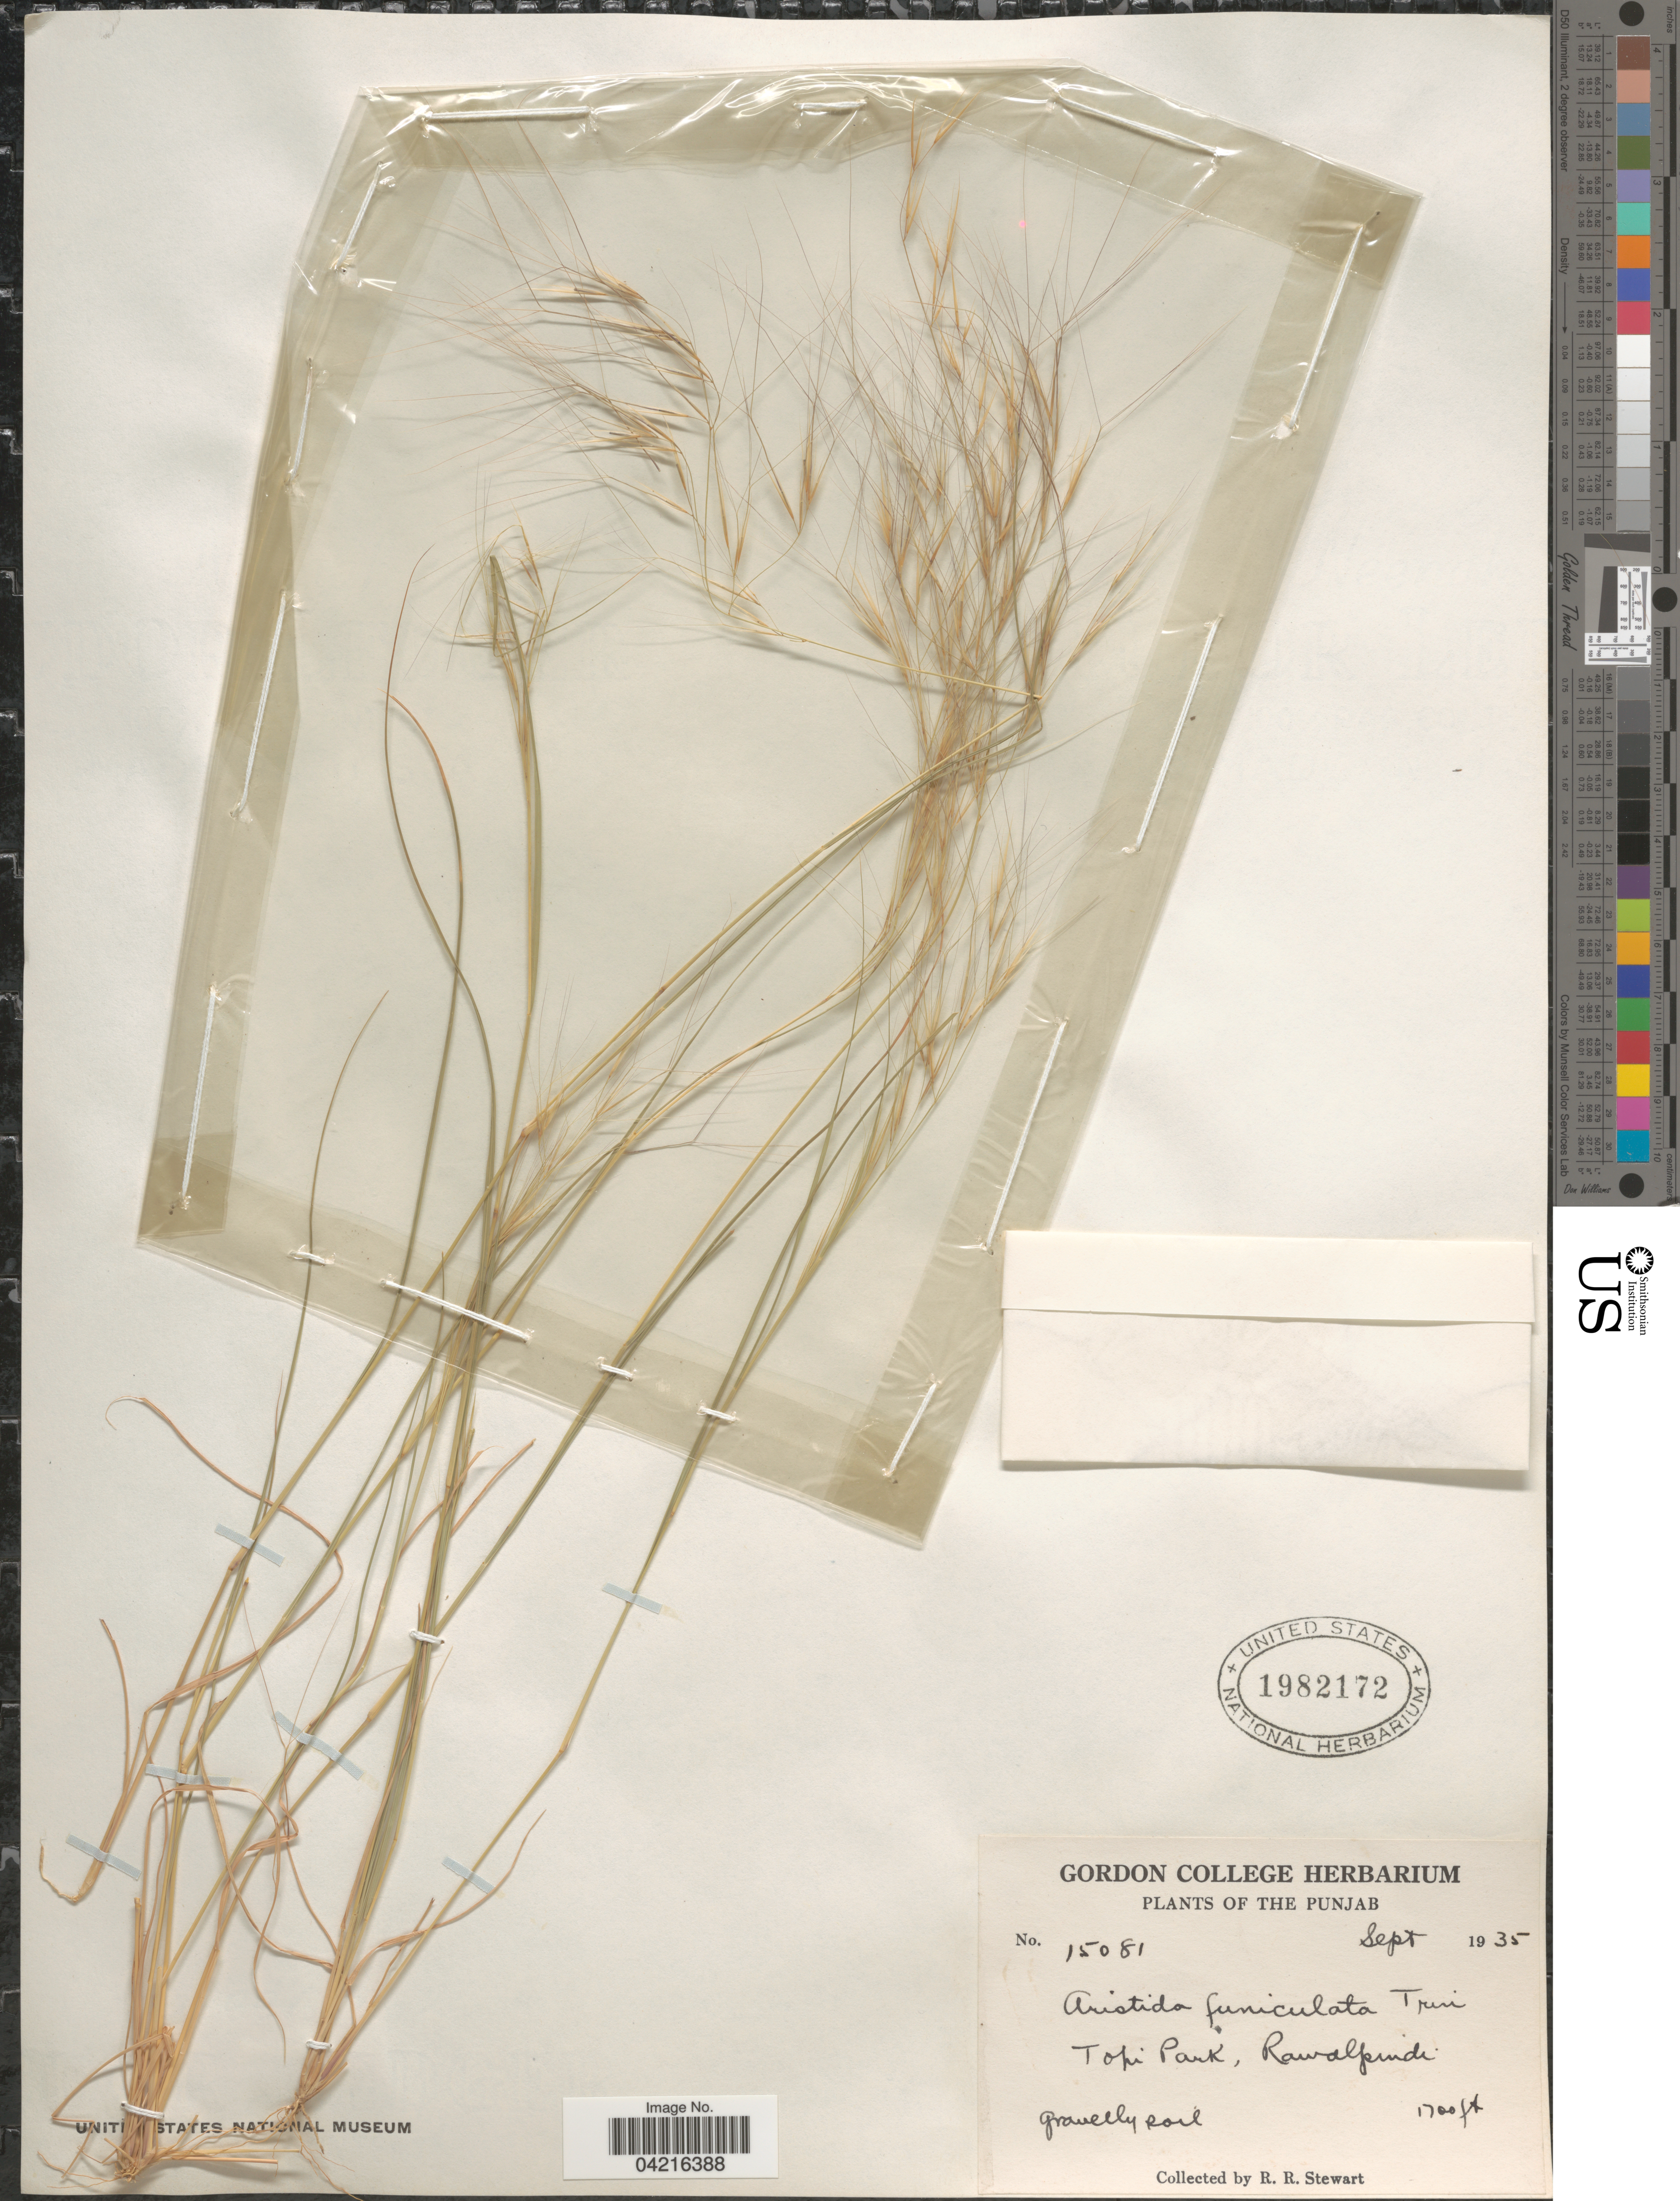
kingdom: Plantae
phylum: Tracheophyta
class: Liliopsida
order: Poales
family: Poaceae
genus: Aristida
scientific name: Aristida funiculata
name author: Trin. & Rupr.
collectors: R. Stewart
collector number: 15081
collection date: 1935-09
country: Pakistan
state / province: Punjab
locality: Topi Park, Rawalpindi.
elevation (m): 518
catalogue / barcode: US 1982172